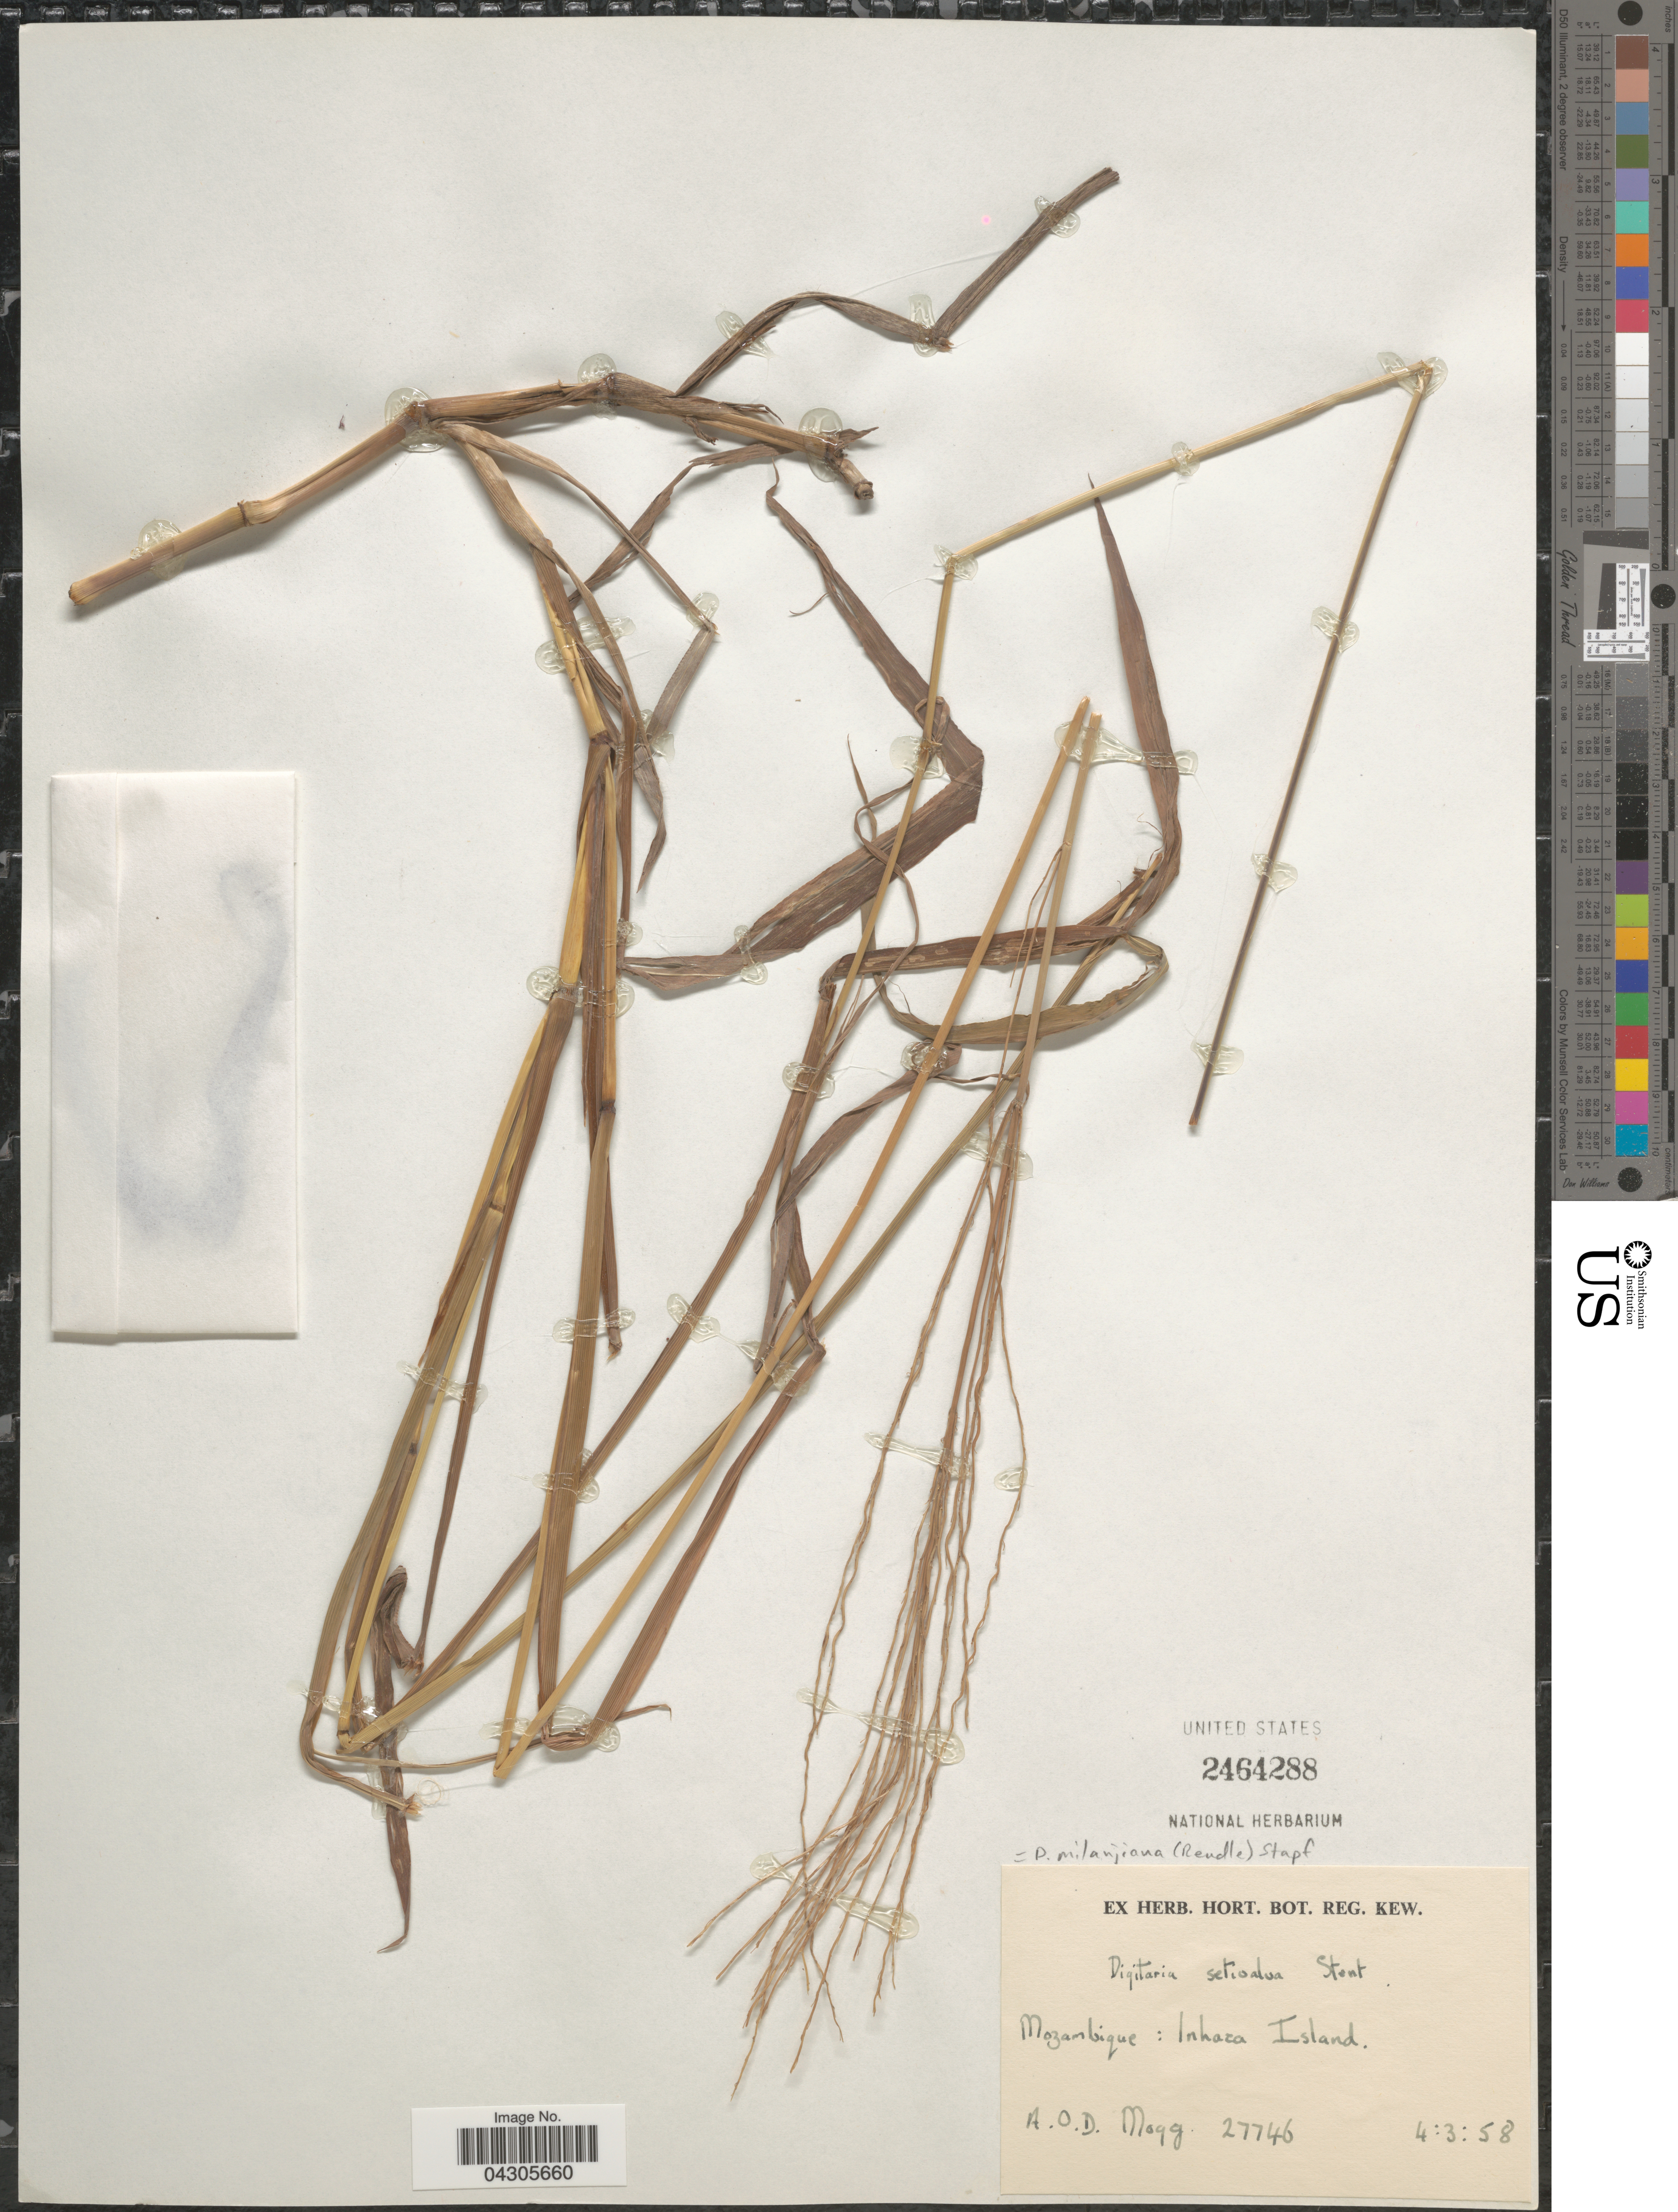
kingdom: Plantae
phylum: Tracheophyta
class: Liliopsida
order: Poales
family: Poaceae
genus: Digitaria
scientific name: Digitaria milanjiana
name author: (Rendle) Stapf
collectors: A. O. Mogg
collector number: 27746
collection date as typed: Transcribed d/m/y: 4/3/58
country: Mozambique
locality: Inhara Island.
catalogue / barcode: US 2464288